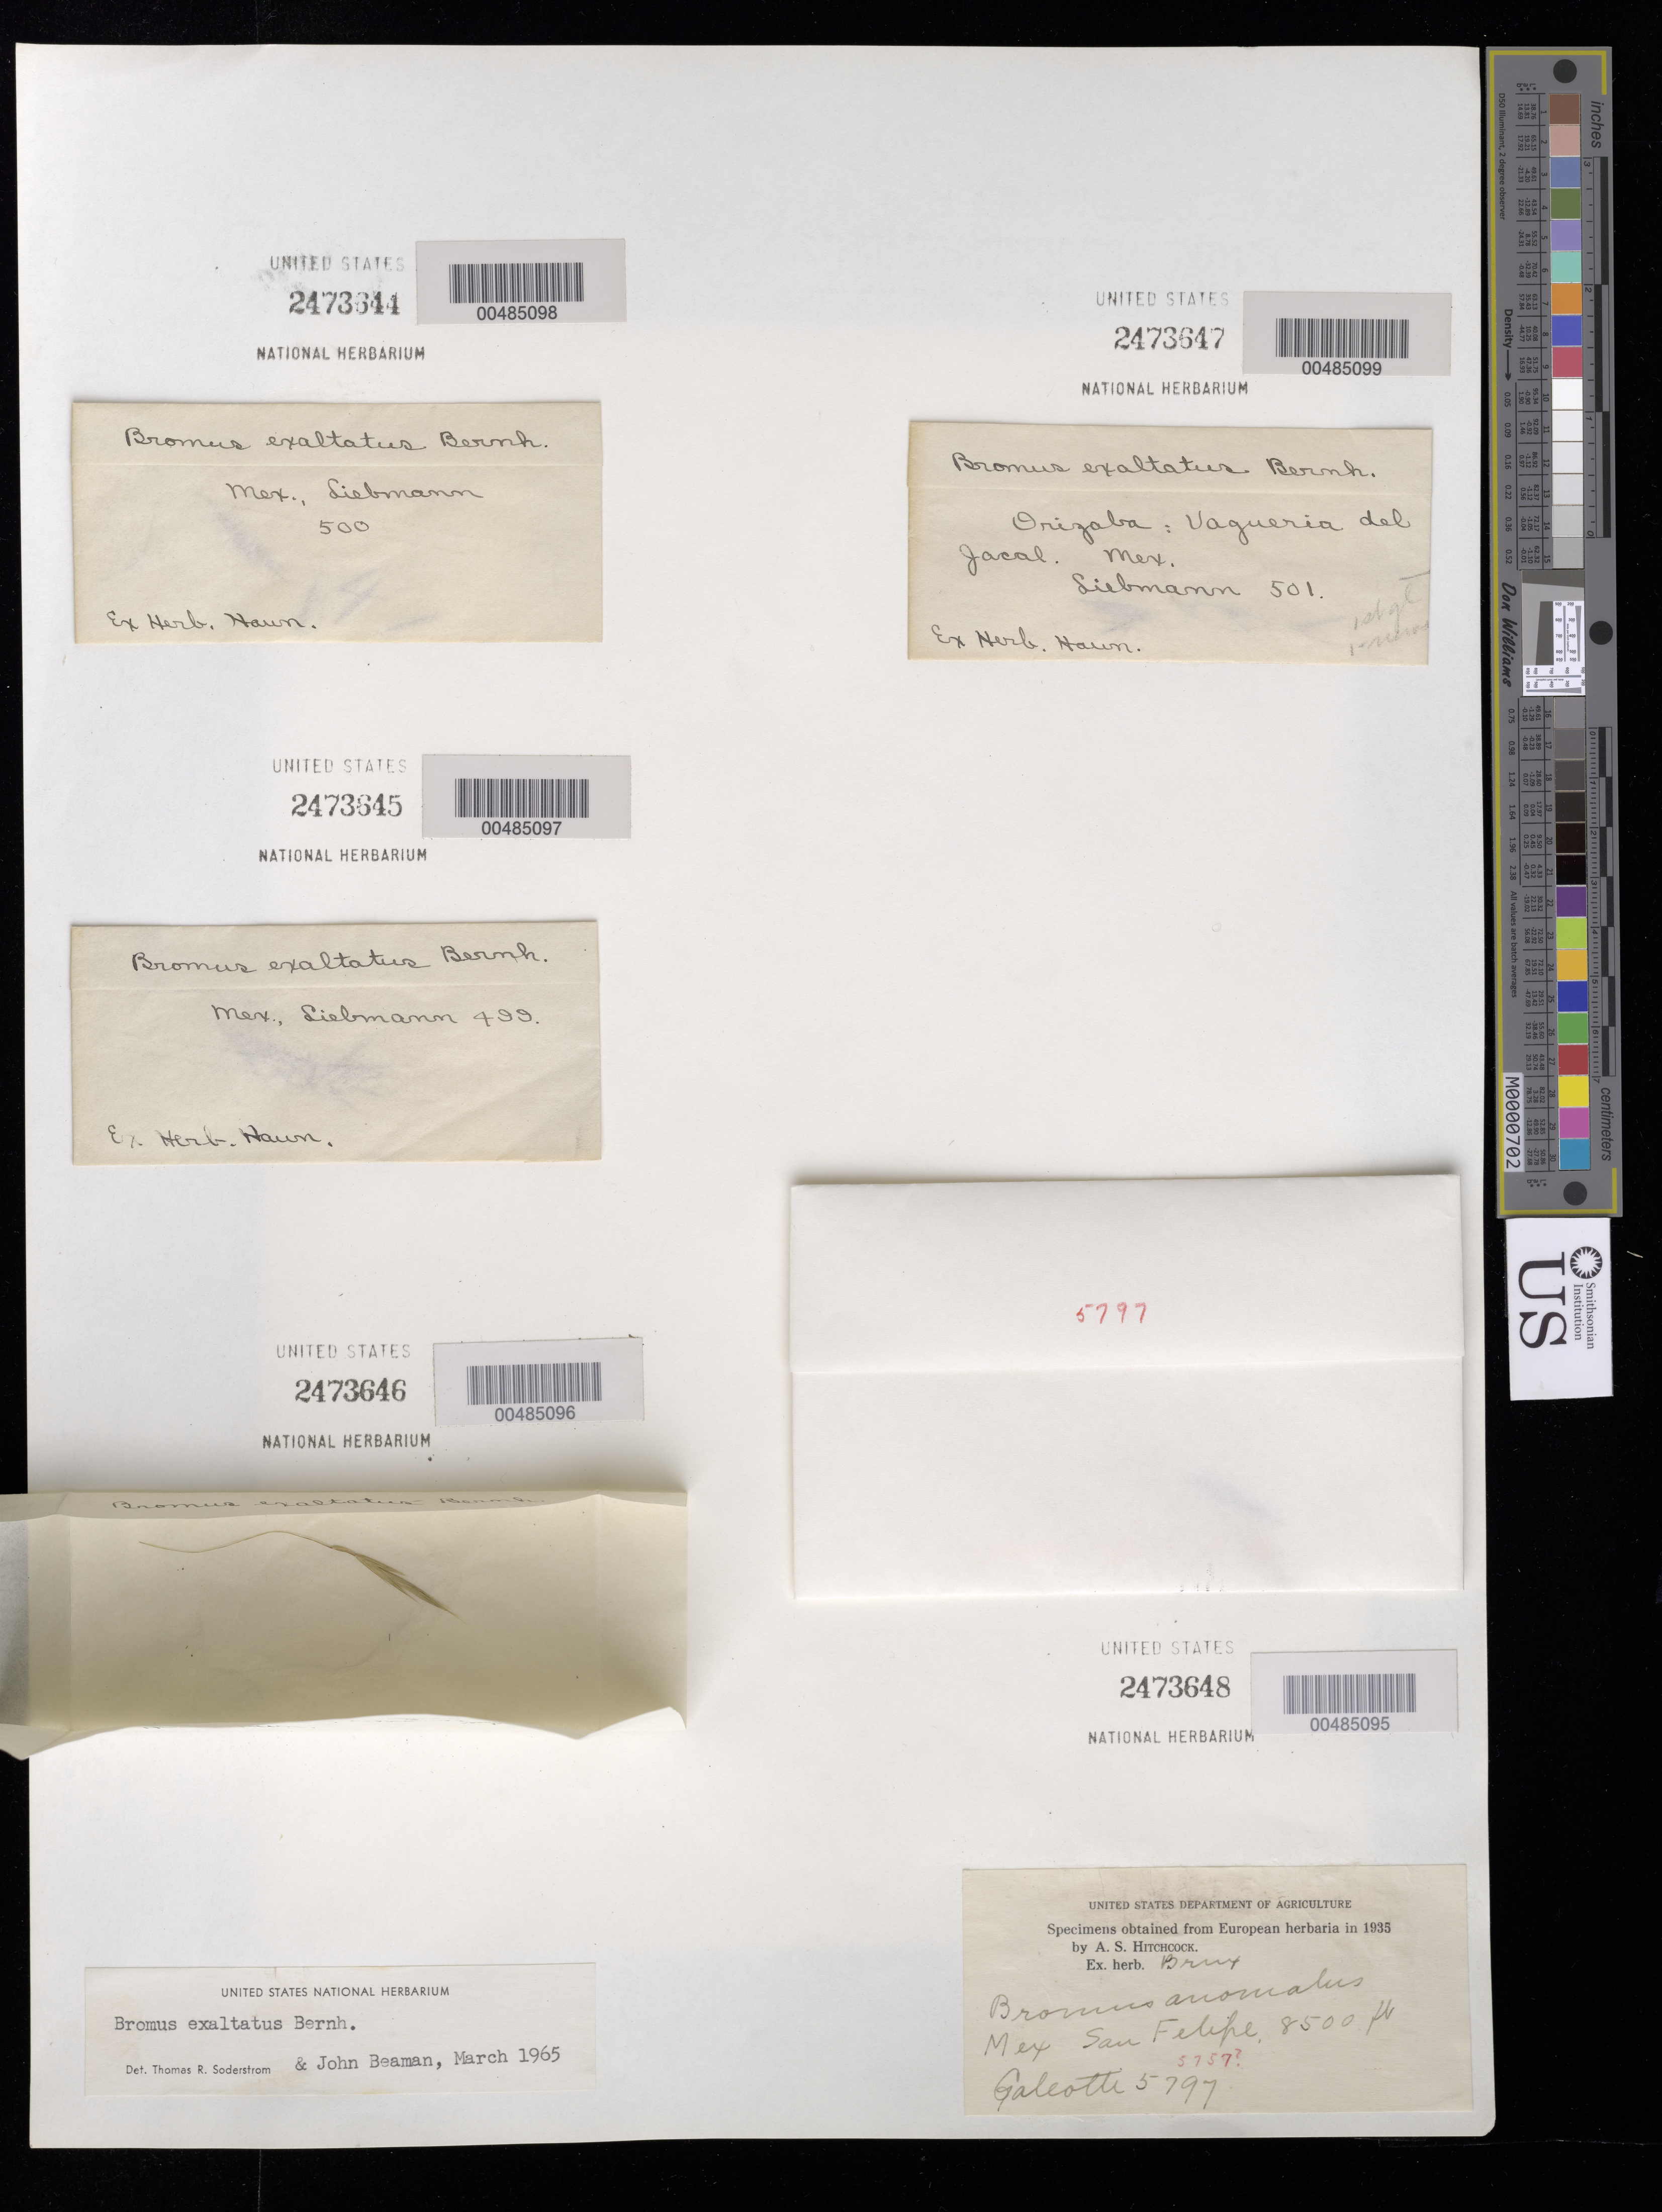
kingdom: Plantae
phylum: Tracheophyta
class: Liliopsida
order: Poales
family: Poaceae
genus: Bromus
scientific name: Bromus exaltatus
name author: Bernhardi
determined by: Soderstrom, T. R.; Beaman, J. H.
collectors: F. M. Liebmann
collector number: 497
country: Mexico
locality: Vagueria del Jacal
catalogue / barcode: US 2473646